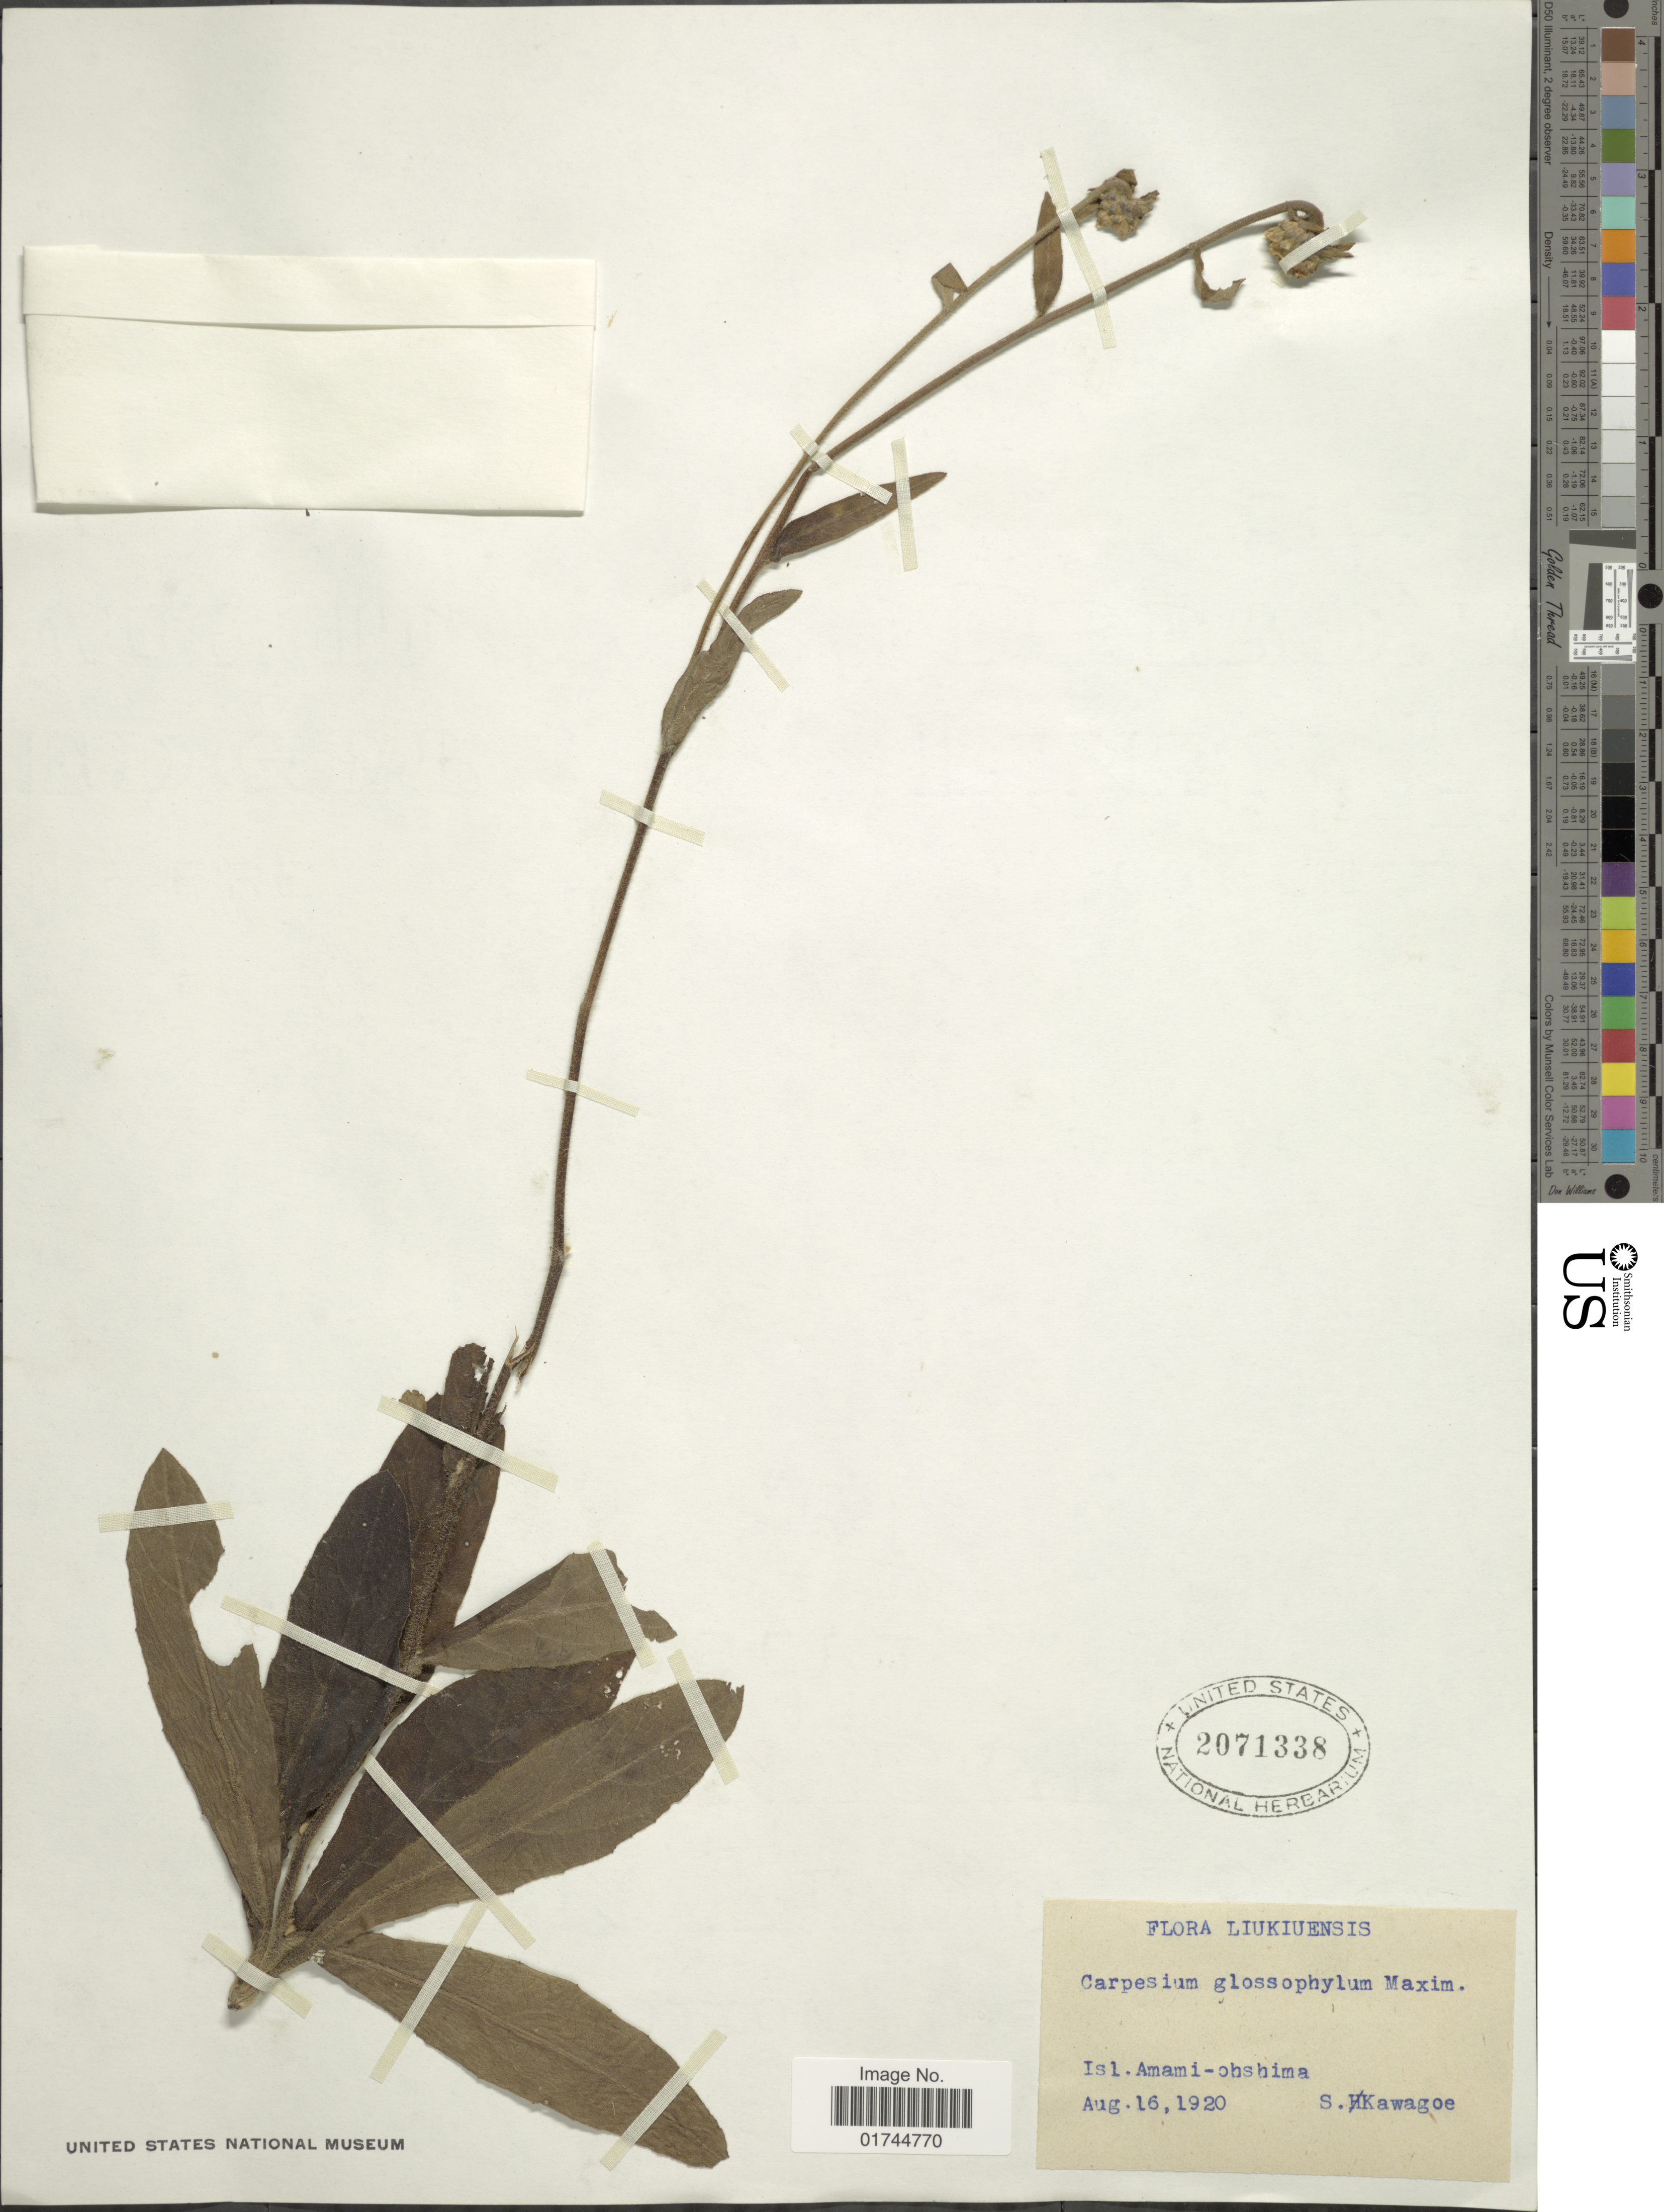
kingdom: Plantae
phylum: Tracheophyta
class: Magnoliopsida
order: Asterales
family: Asteraceae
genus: Carpesium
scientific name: Carpesium glossophyllum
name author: Maxim.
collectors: S. Kawagoe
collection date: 1920-08-16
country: Japan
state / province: Okinawa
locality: Liukiuensis, Isl. Amami-Ohshima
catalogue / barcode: US 2071338